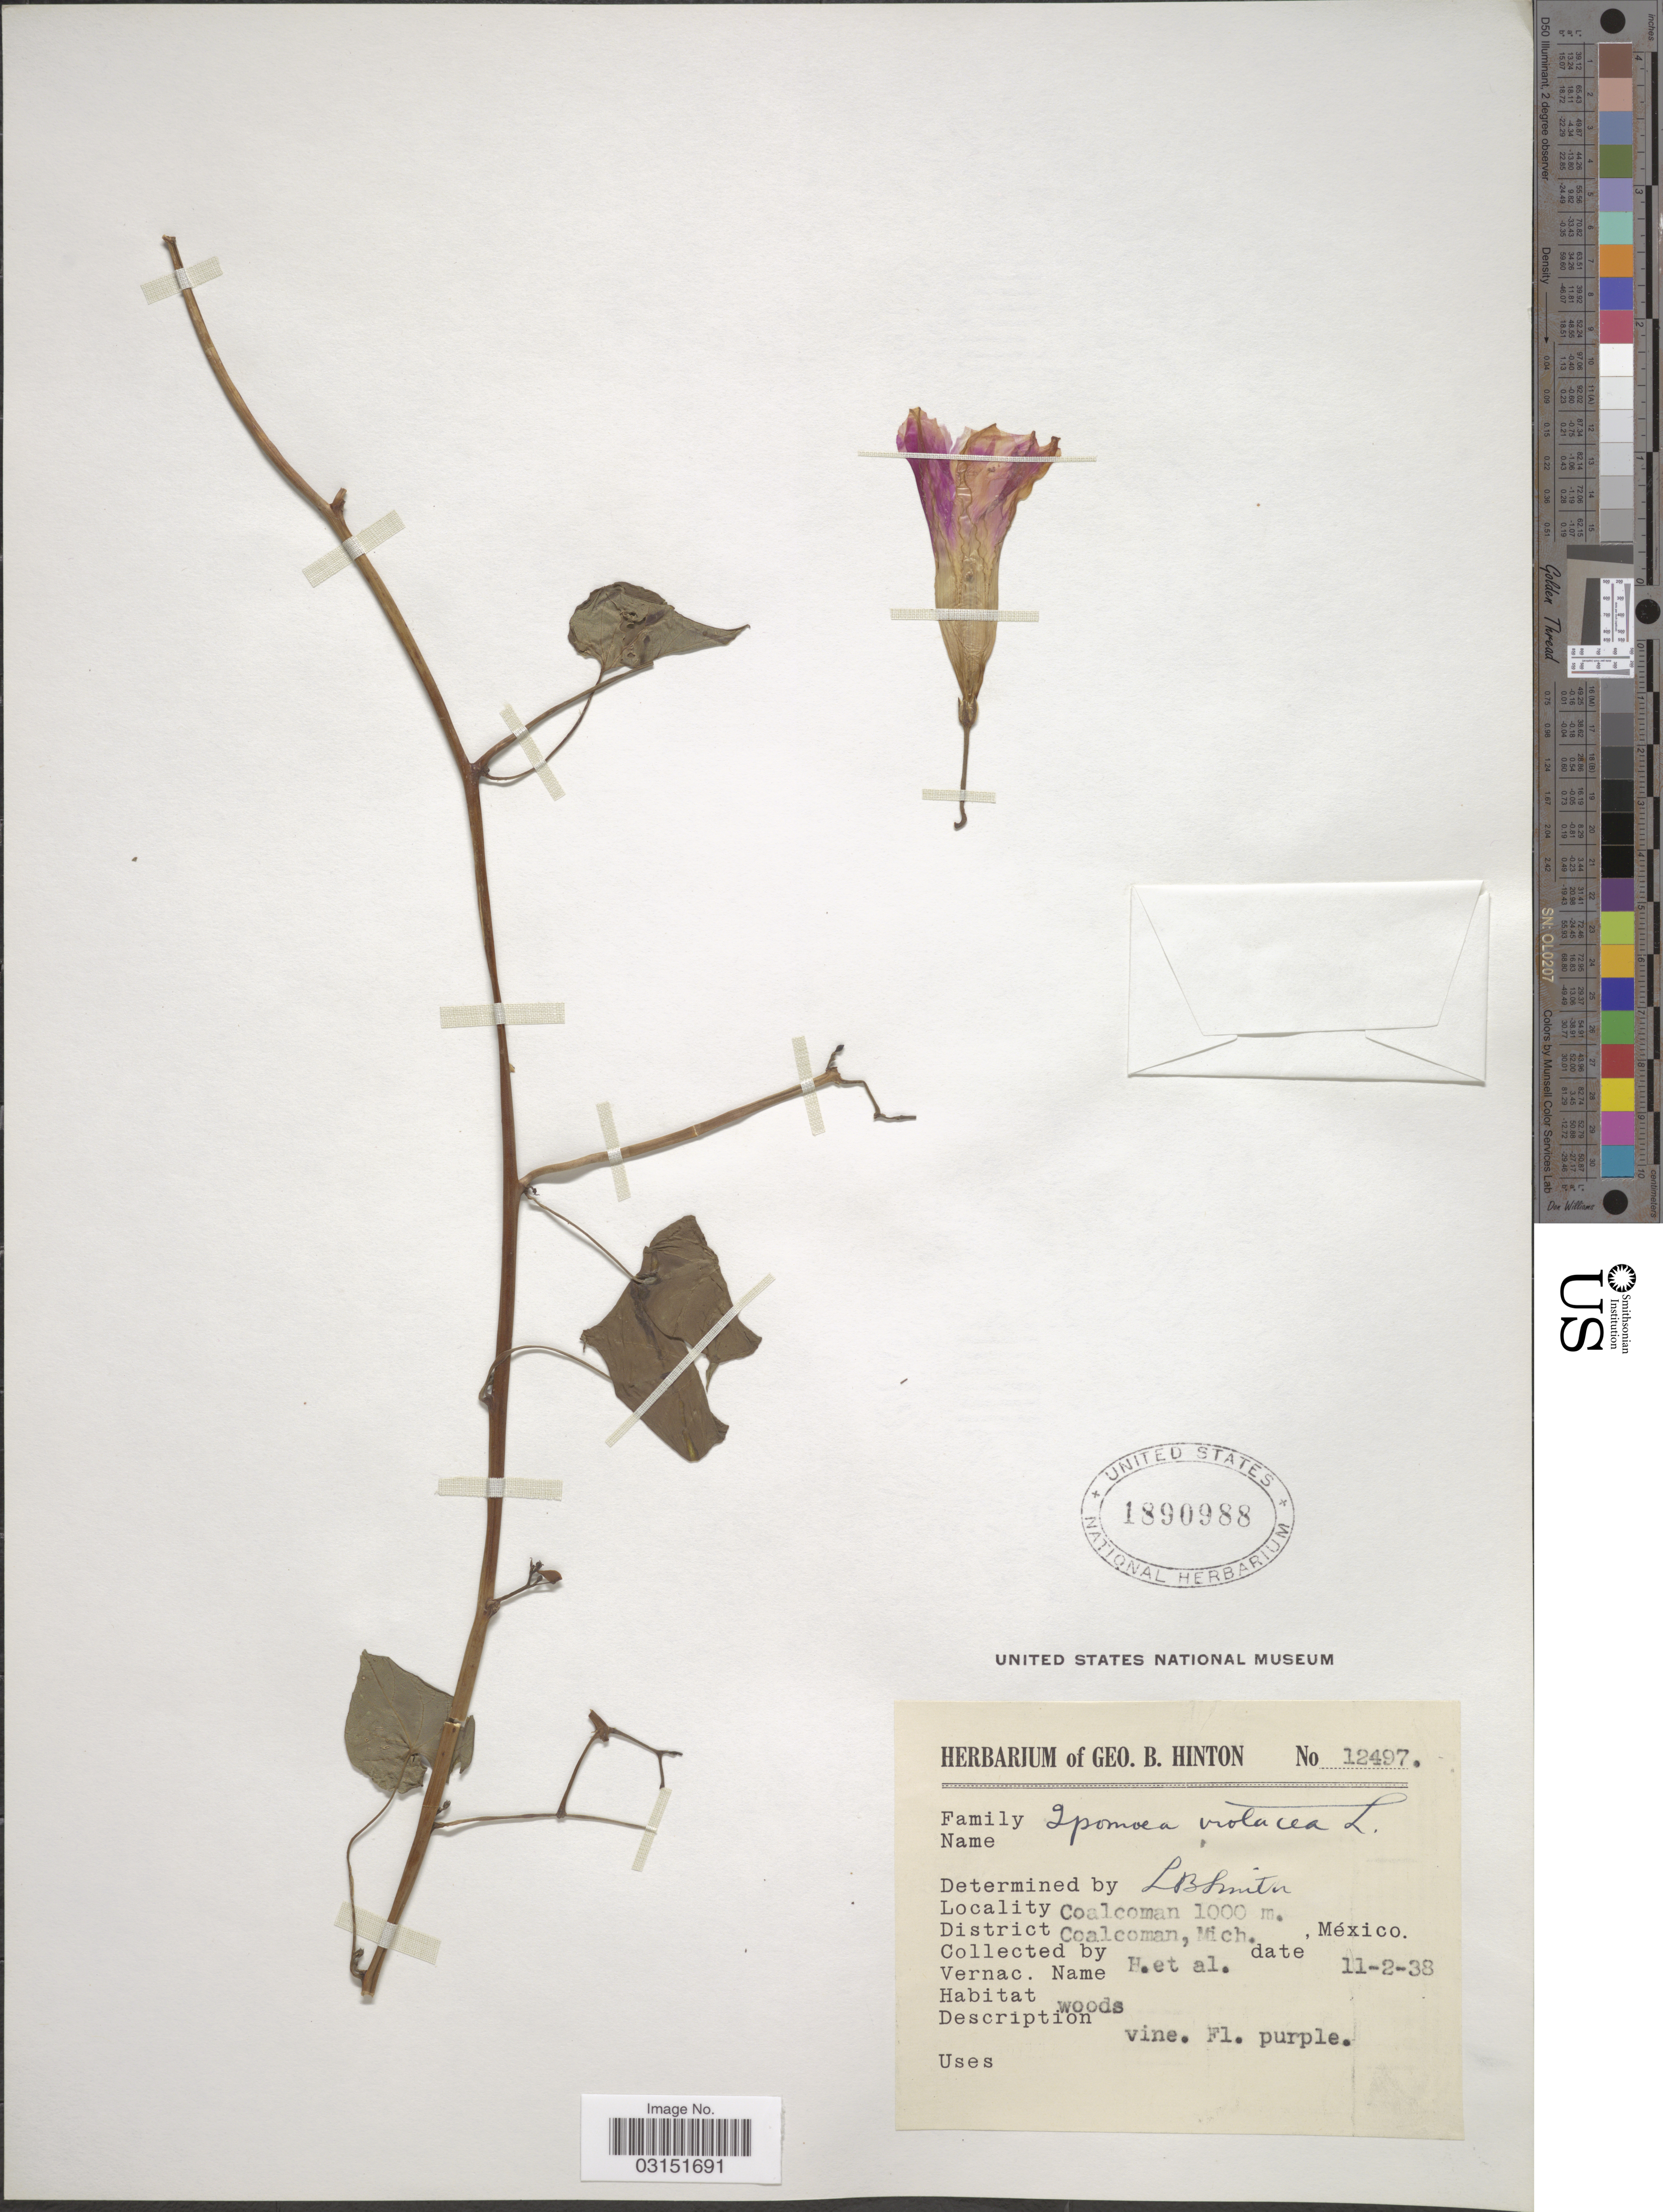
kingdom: Plantae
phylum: Tracheophyta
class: Magnoliopsida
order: Solanales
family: Convolvulaceae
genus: Ipomoea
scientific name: Ipomoea tricolor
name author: Cav.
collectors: G. B. Hinton & et al.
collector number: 12497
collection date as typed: Transcribed d/m/y: 11/2/38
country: Mexico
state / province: Michoacán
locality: Coalcoman. District Coalcoman.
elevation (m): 1000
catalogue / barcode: US 1890988